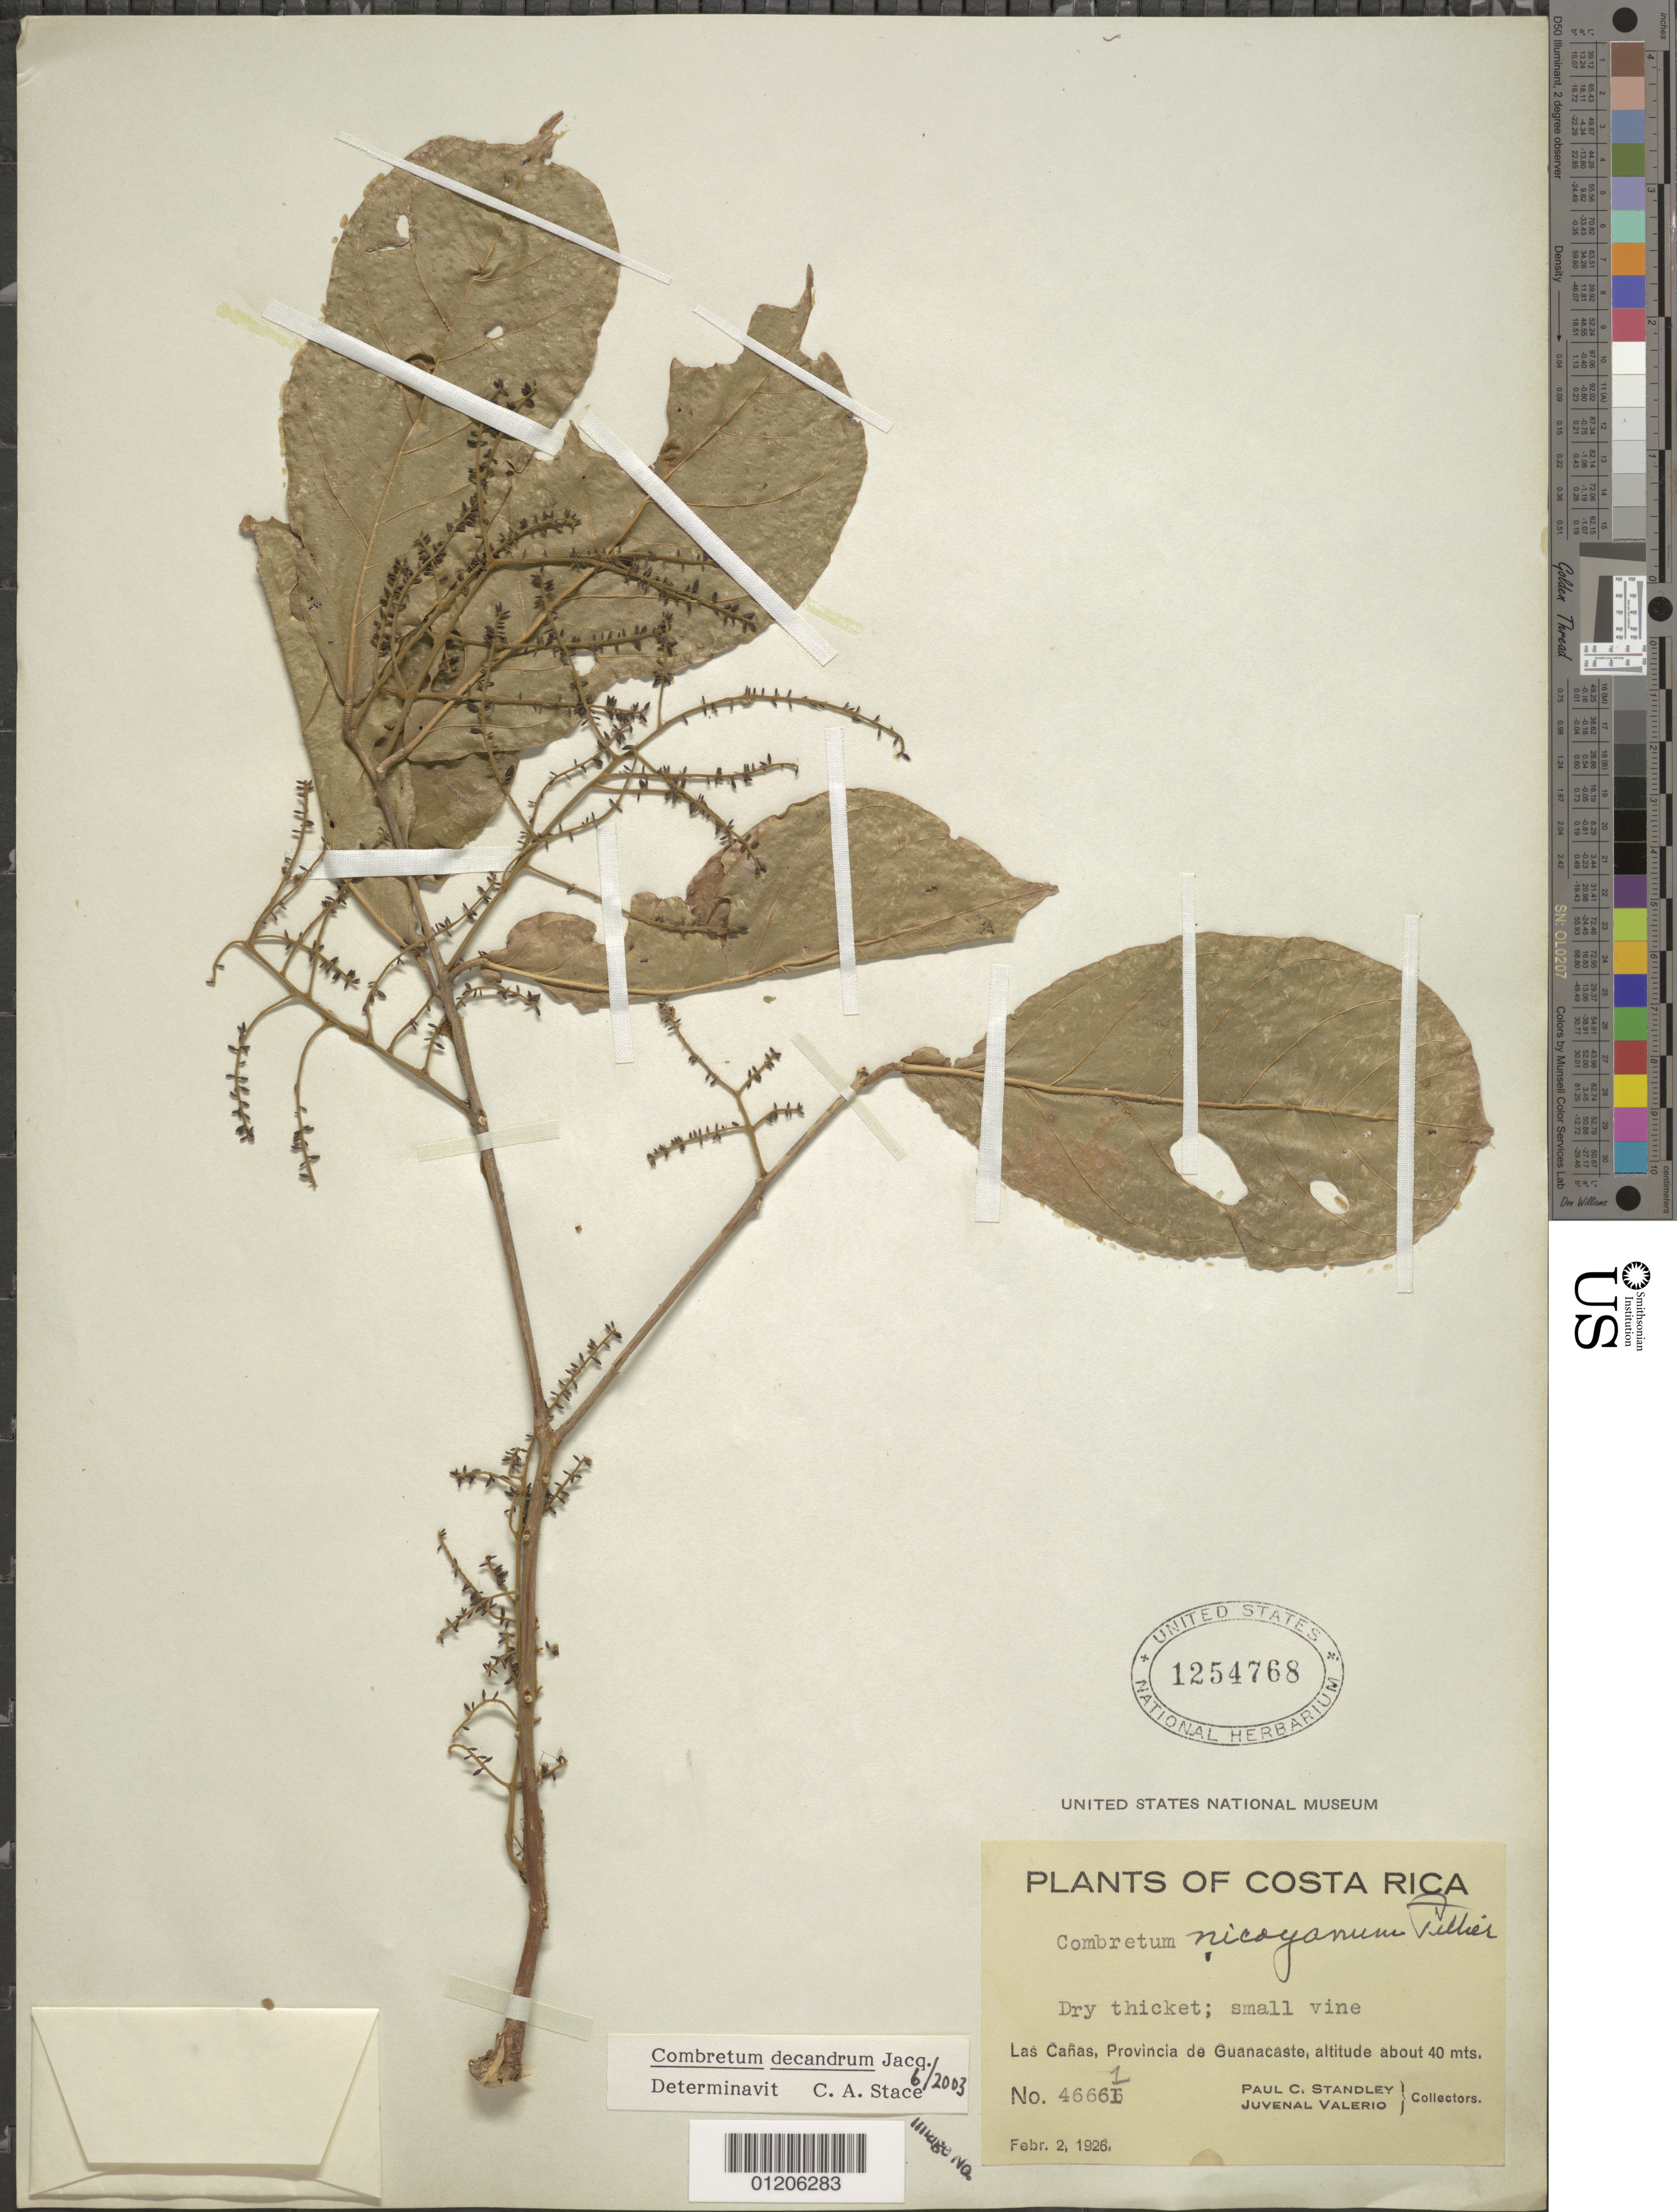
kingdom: Plantae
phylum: Tracheophyta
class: Magnoliopsida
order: Myrtales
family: Combretaceae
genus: Combretum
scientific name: Combretum decandrum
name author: Jacq.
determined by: Stace, C. A.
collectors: P. C. Standley & J. Valerio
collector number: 46661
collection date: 1926-02-02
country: Costa Rica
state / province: Guanacaste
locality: Las Canas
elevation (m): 40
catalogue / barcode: US 1254768